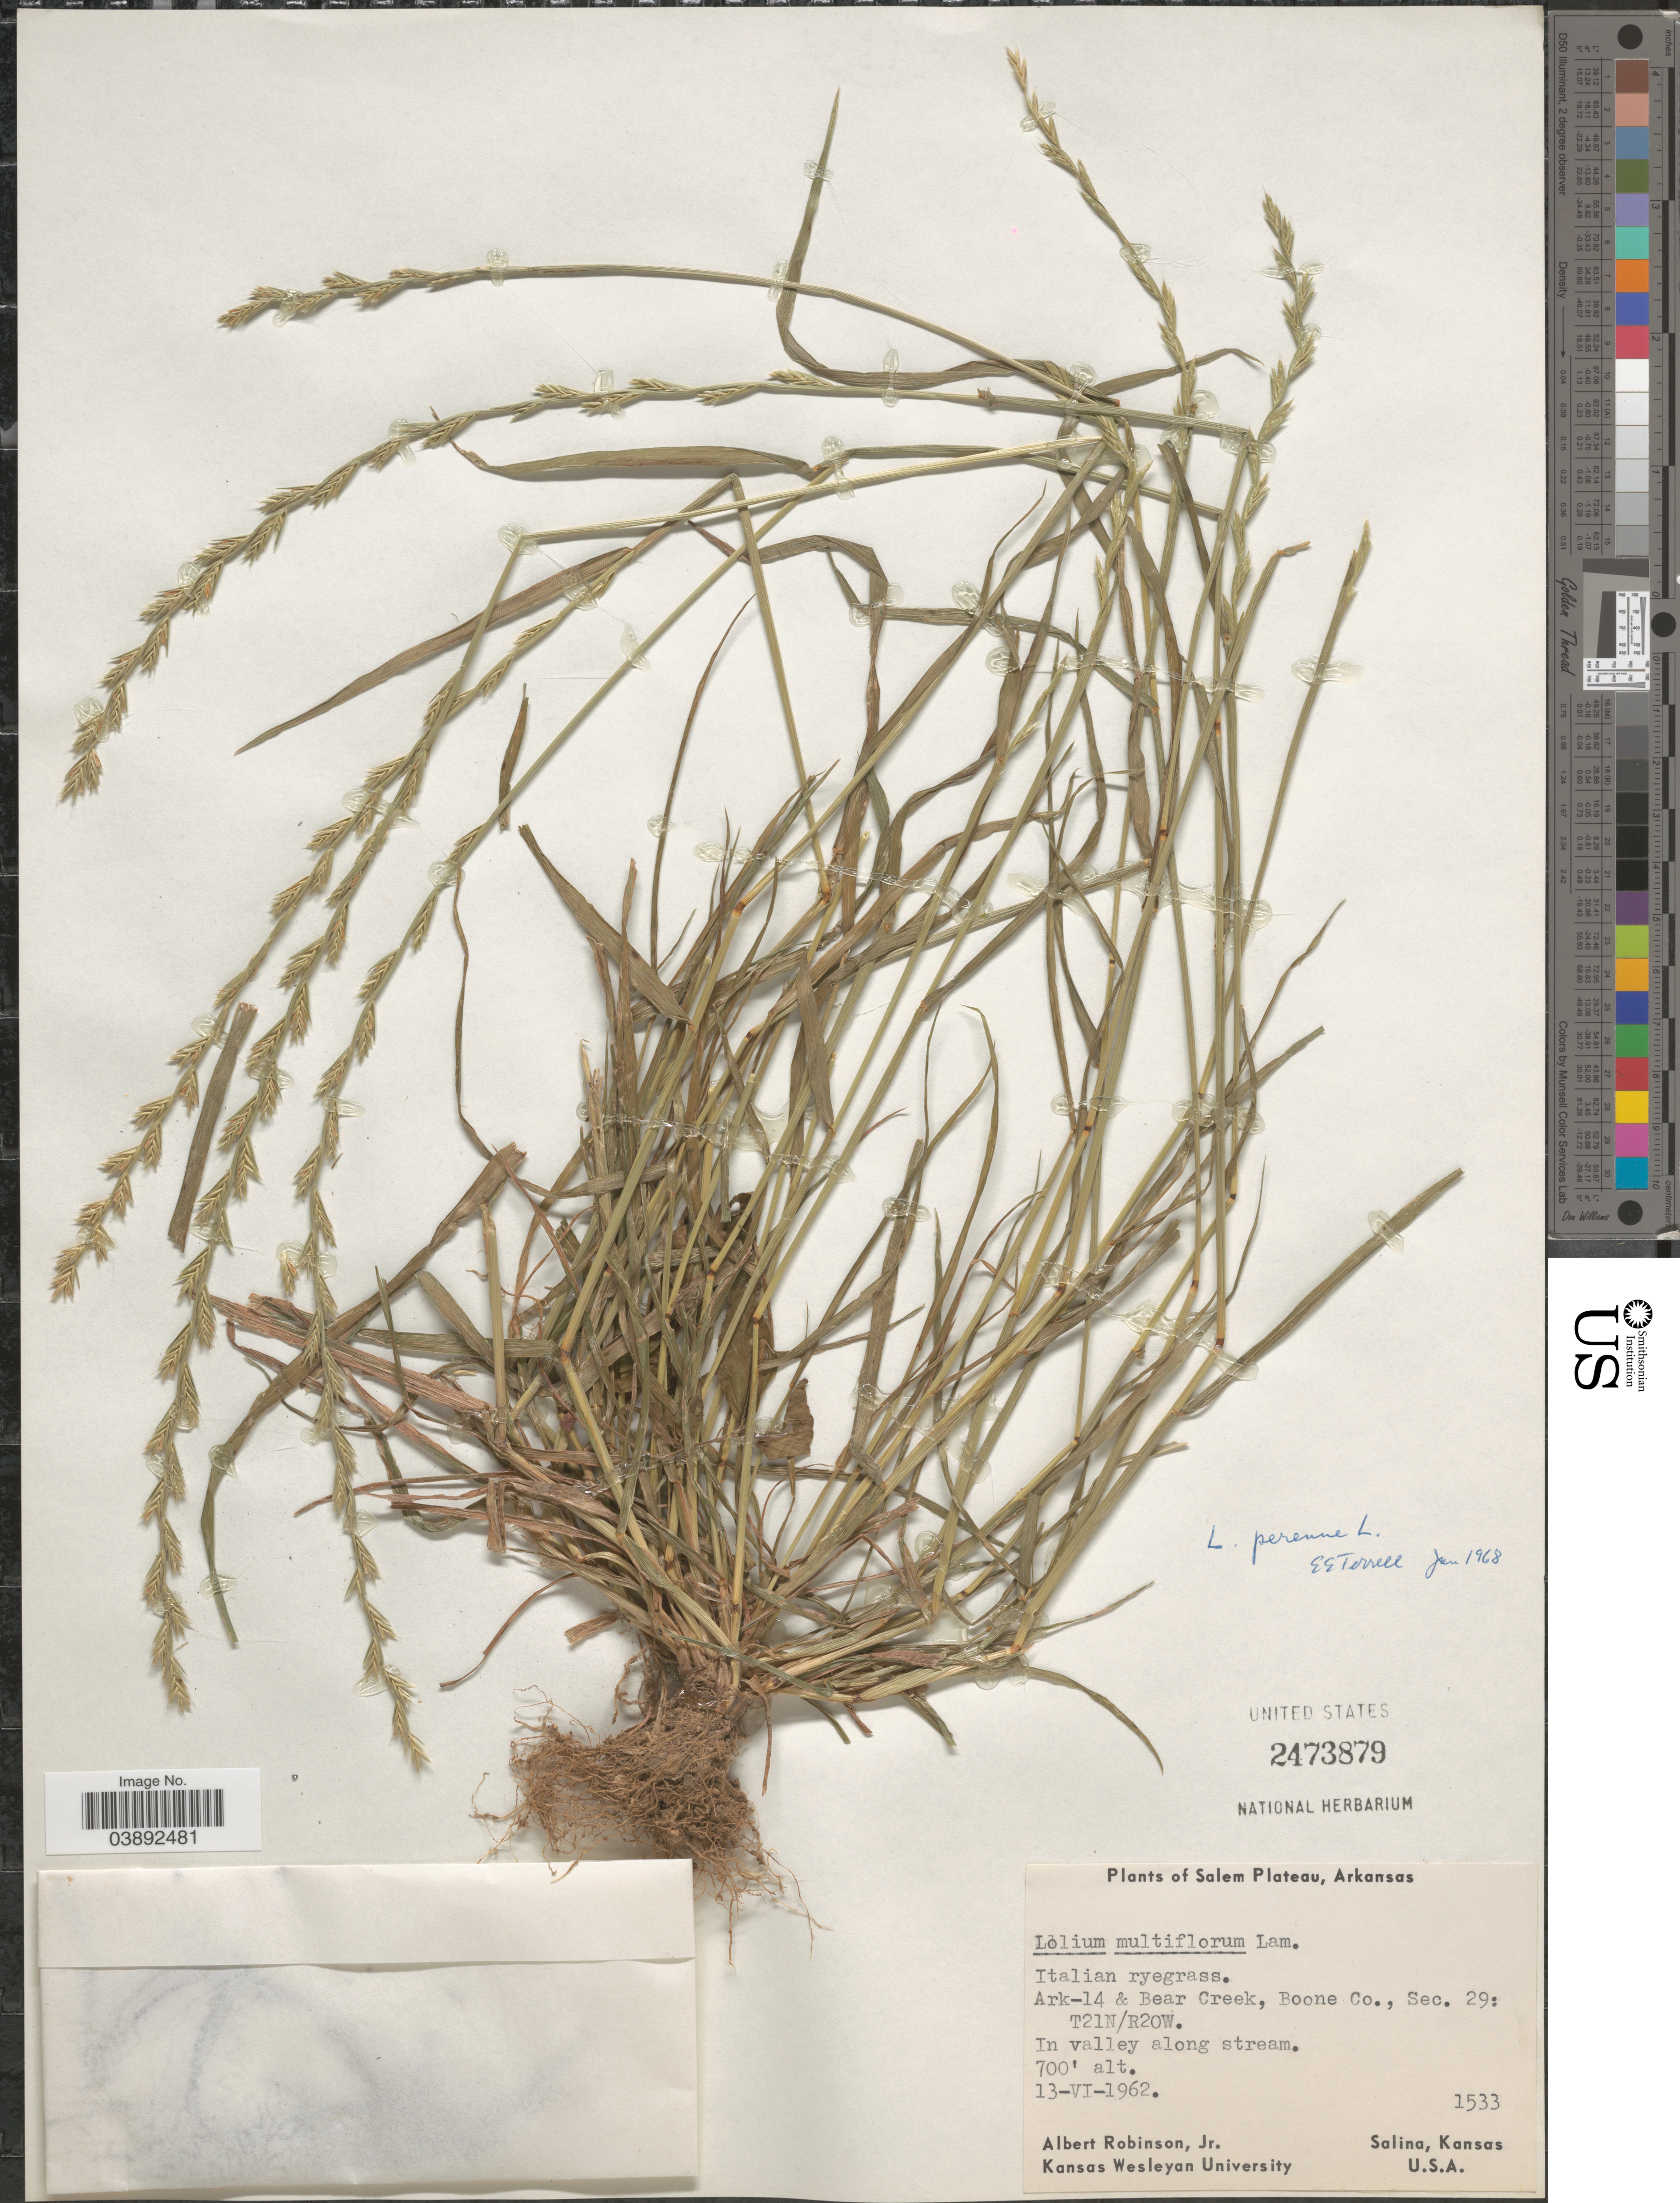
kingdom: Plantae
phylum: Tracheophyta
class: Liliopsida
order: Poales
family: Poaceae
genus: Lolium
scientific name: Lolium perenne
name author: L.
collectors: A. Robinson Jr.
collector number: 1533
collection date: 1962-06-13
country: United States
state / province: Arkansas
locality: Salem Plateau. Ark-14 & Bear Creek, Boone Co., Sec. 29: T21N/R20W.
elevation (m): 213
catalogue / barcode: US 2473879